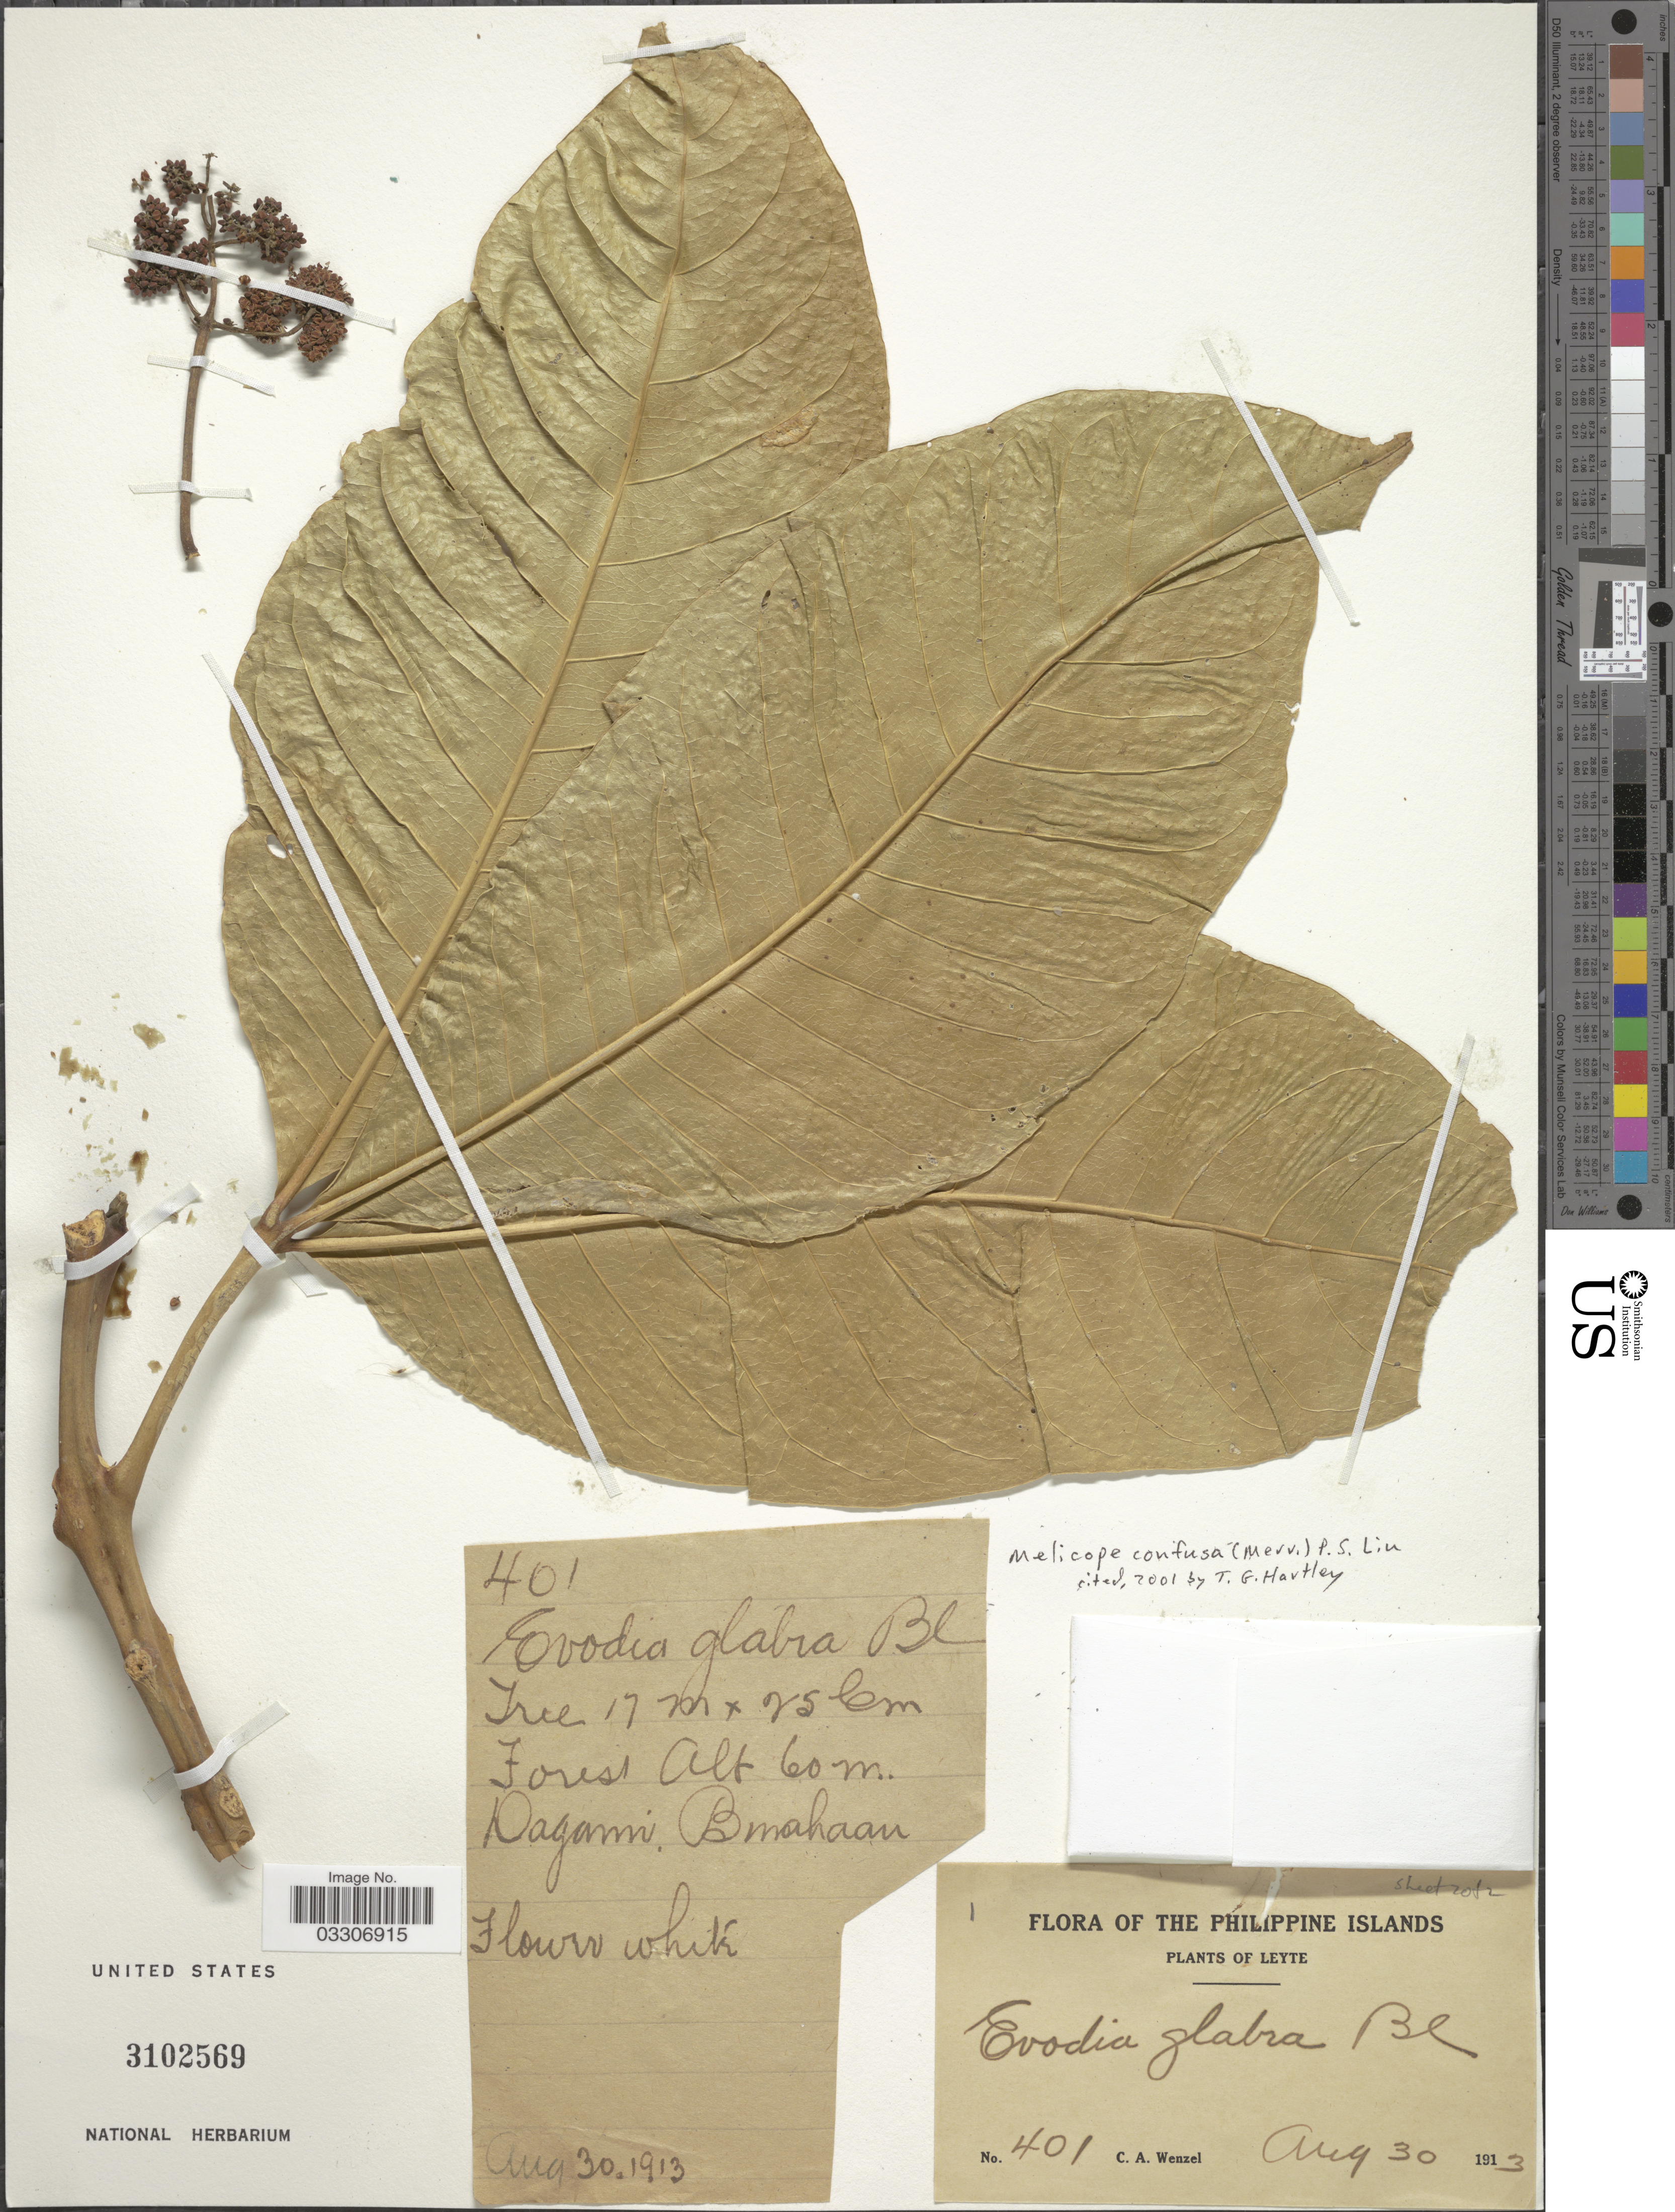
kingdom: Plantae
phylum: Tracheophyta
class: Magnoliopsida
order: Sapindales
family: Rutaceae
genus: Melicope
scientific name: Melicope confusa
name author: (Merr.) P.S. Liu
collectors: C. Wenzel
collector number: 401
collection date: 1913-08-30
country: Philippines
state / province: Eastern Visayas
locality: Dagami. Binahaan. Leyte.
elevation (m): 60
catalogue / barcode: US 3102569